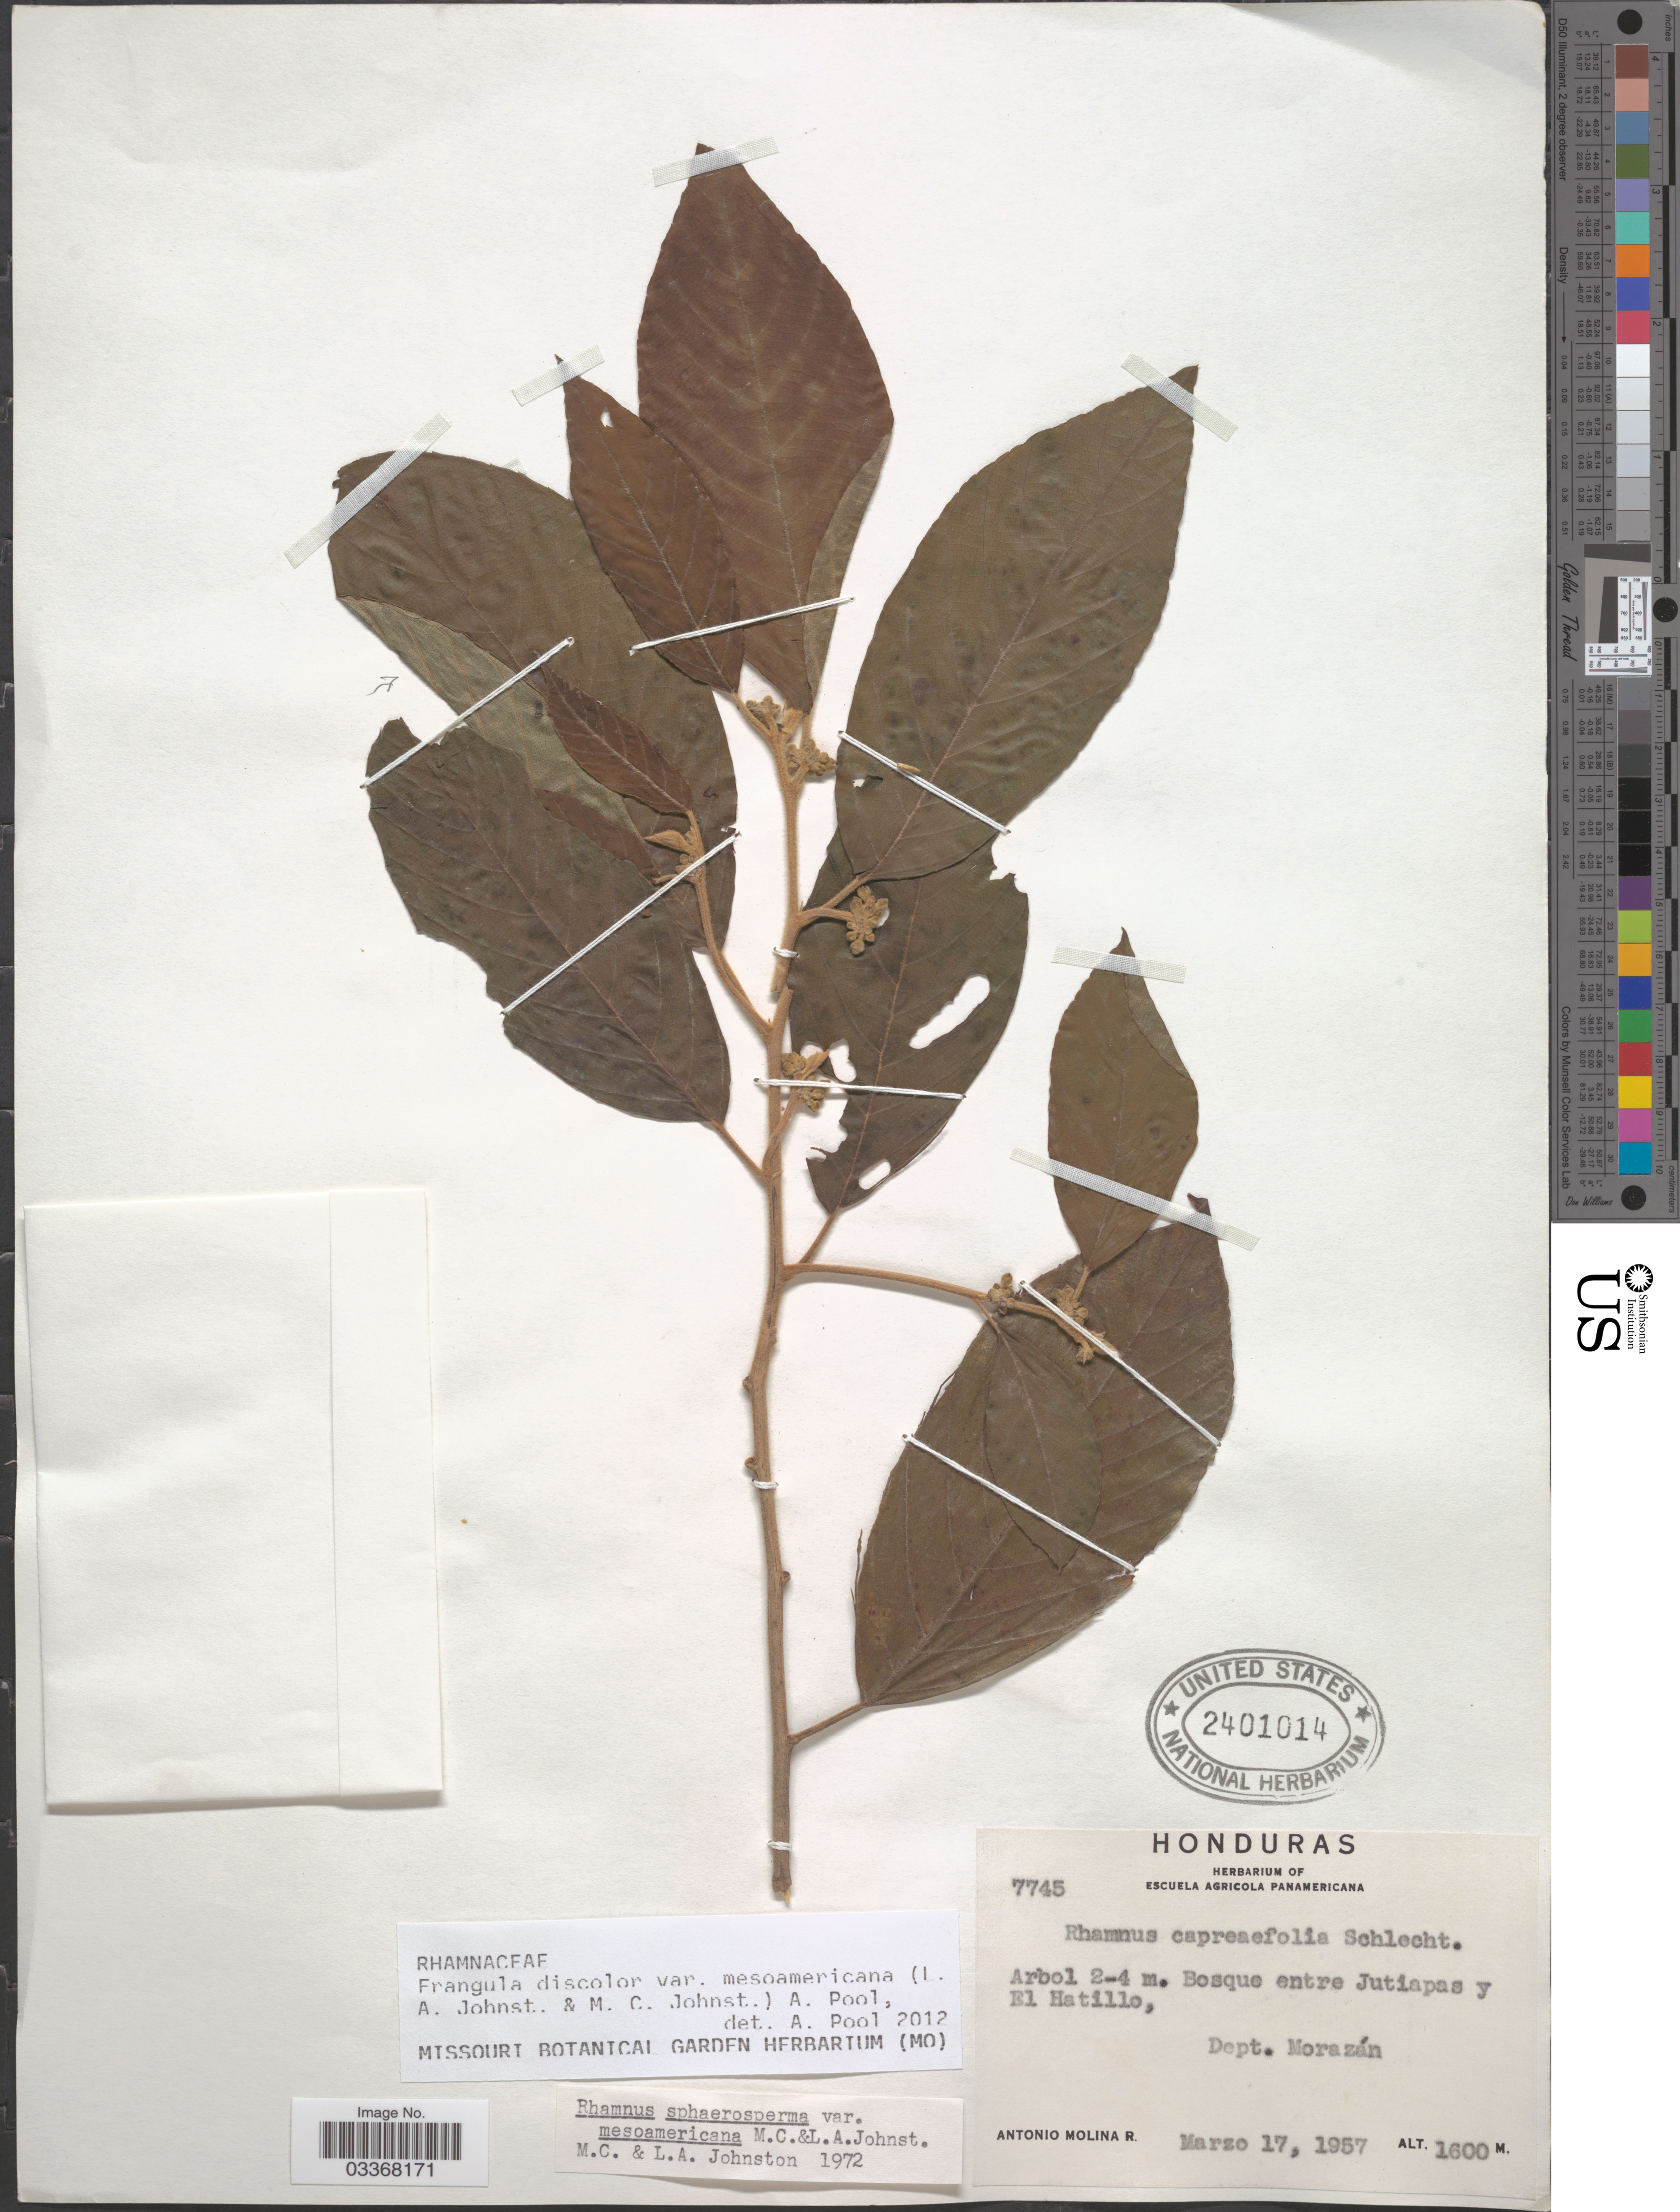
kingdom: Plantae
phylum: Tracheophyta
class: Magnoliopsida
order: Rosales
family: Rhamnaceae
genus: Frangula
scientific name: Frangula discolor var. mesoamericana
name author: (L.A. Johnst. & M.C. Johnst.) A. Pool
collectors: A. Molina R.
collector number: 7745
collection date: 1957-03-17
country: Honduras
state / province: Fco. Morazán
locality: Bosque entre Jutiapas y El Hatillo, Dept. Morazán.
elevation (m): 1600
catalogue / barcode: US 2401014